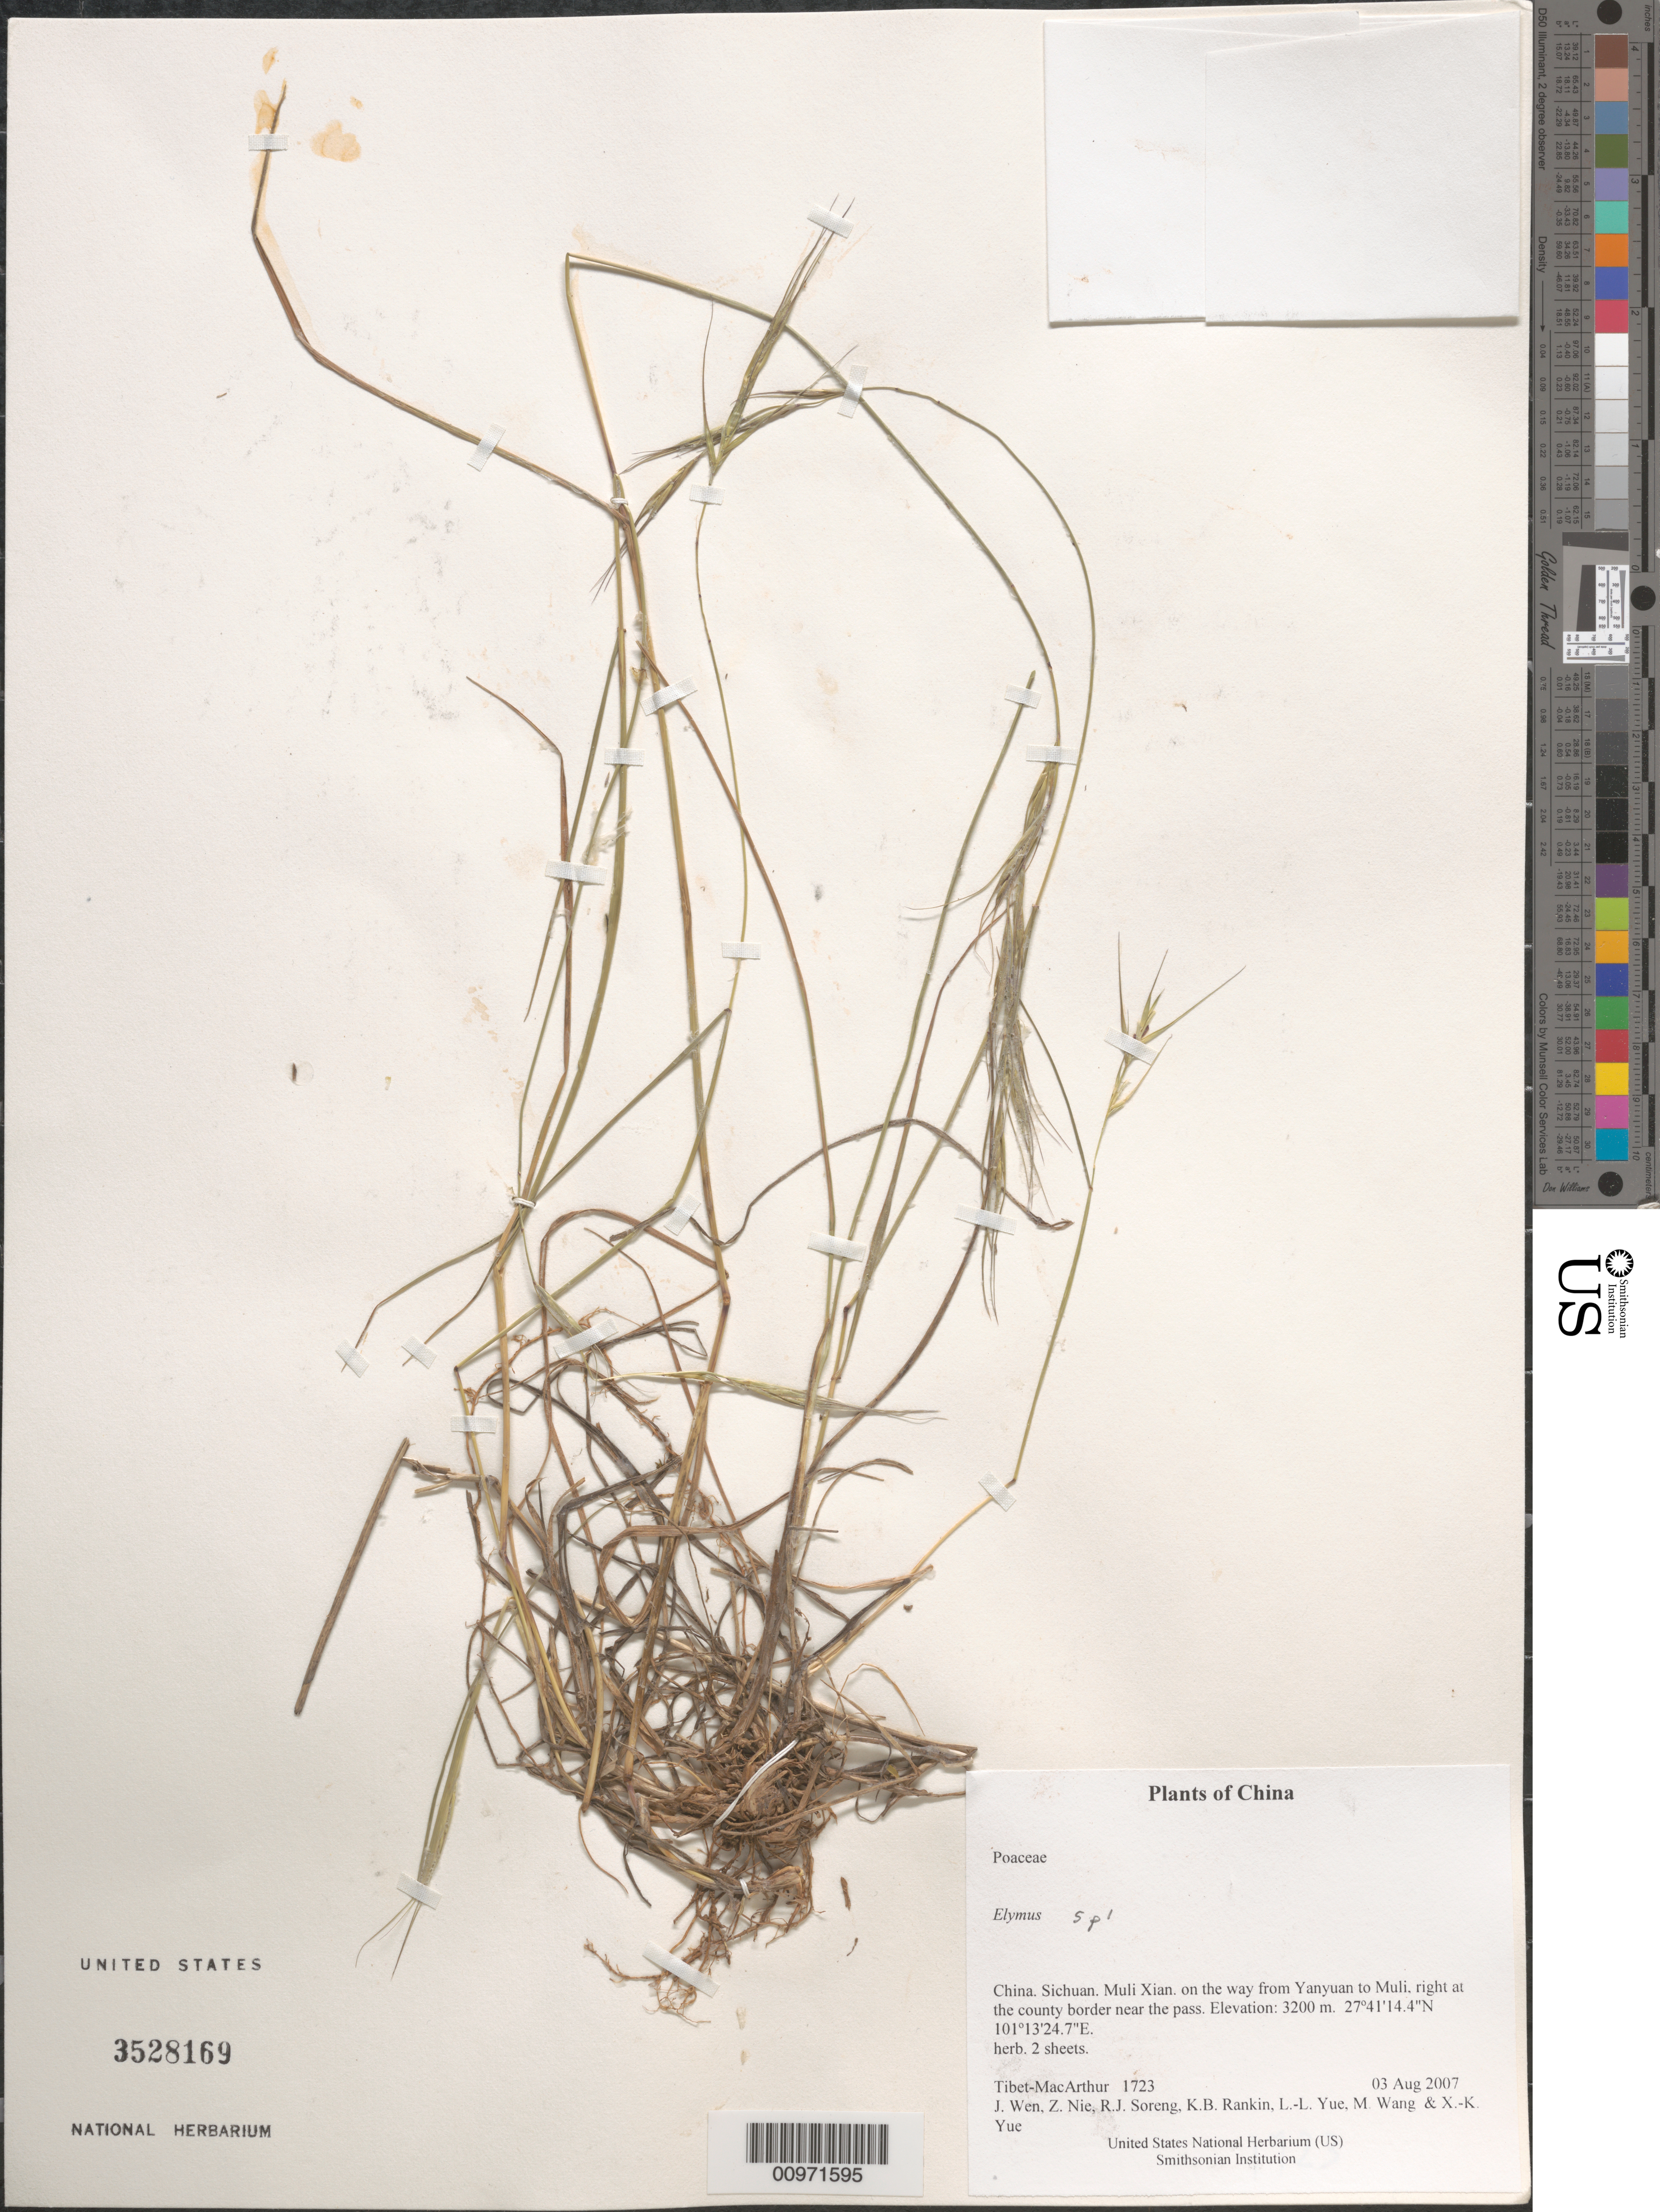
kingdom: Plantae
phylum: Tracheophyta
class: Liliopsida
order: Poales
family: Poaceae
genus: Elymus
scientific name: Elymus sp. 1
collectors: Tibet-MacArthur, J. Wen, Z. Nie, R. J. Soreng, K. Rankin, L. Yue, M. Wang & X. Yue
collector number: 1723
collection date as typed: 03 Aug 2007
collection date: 2007-08-03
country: China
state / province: Sichuan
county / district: Muli Xian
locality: on the way from Yanyuan to Muli, right at the county border near the pass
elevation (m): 3200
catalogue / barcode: US 3528169